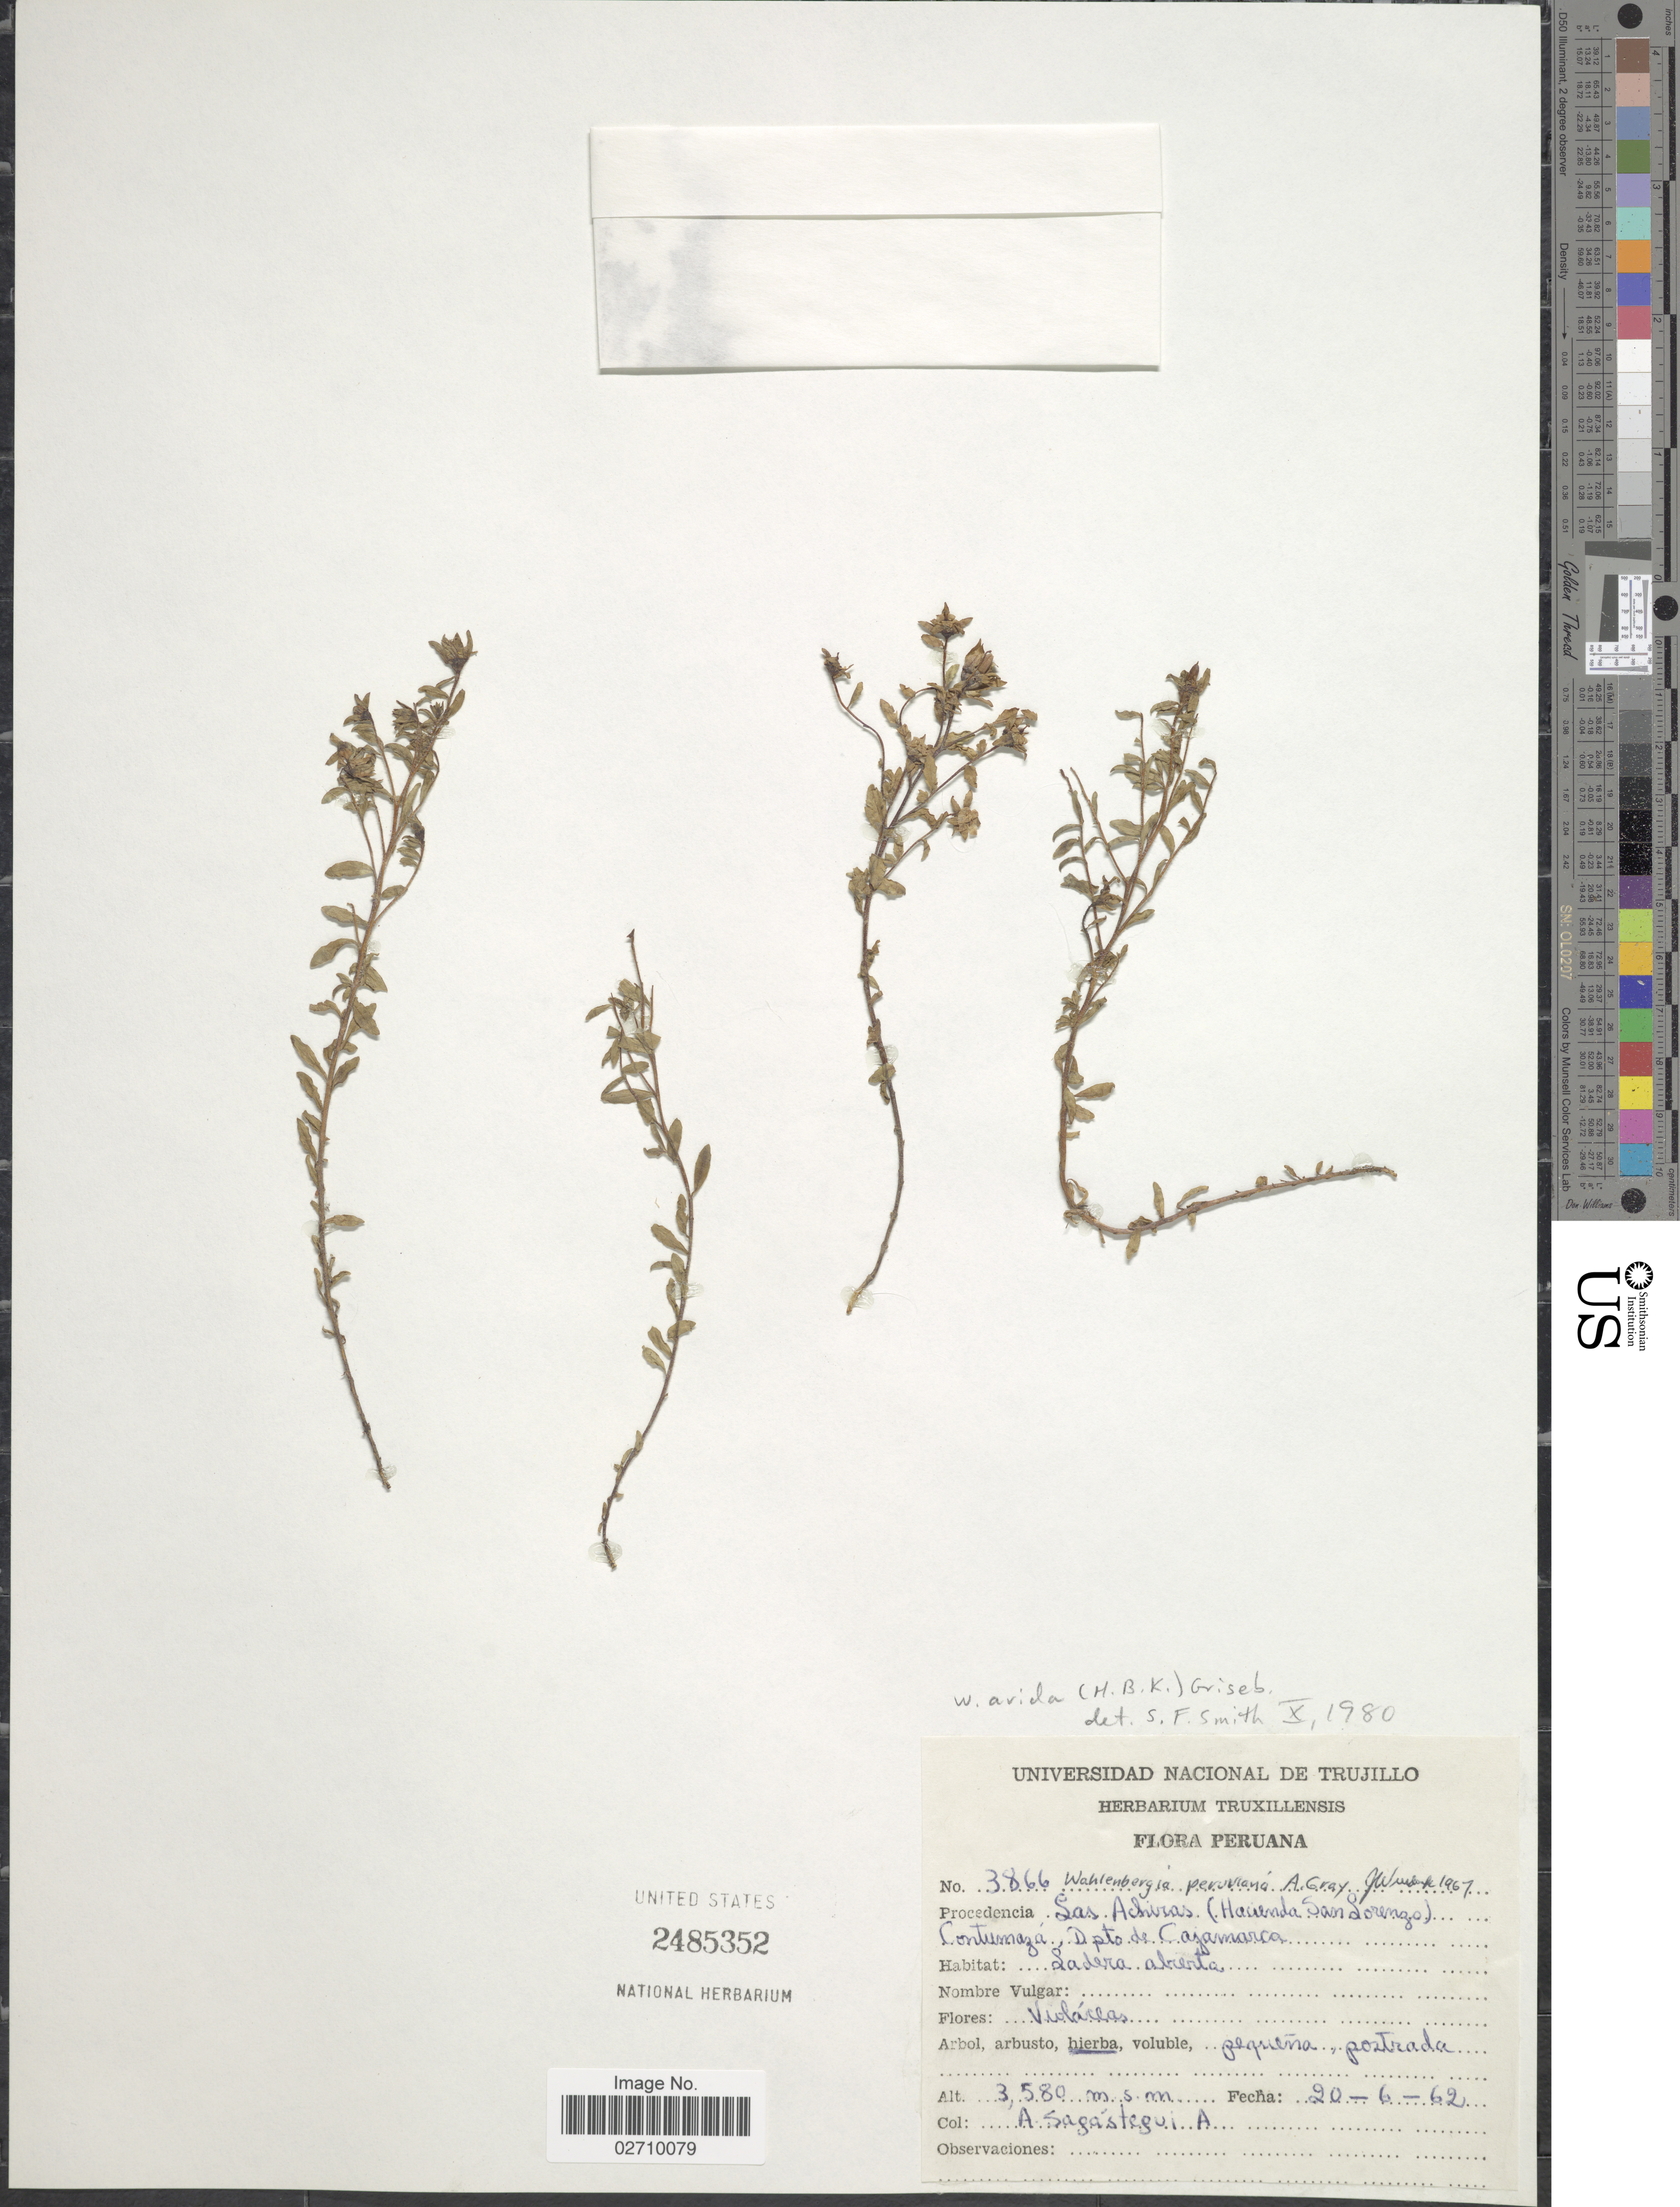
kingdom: Plantae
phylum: Tracheophyta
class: Magnoliopsida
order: Asterales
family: Campanulaceae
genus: Wahlenbergia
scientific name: Wahlenbergia arida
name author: (Kunth) Griseb.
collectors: A. Sagástegui A.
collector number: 3866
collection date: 1962-06-20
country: Peru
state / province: Cajamarca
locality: Las Achiras (Hacienda San Lorenzo) Contumaza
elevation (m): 3580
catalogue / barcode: US 2485352